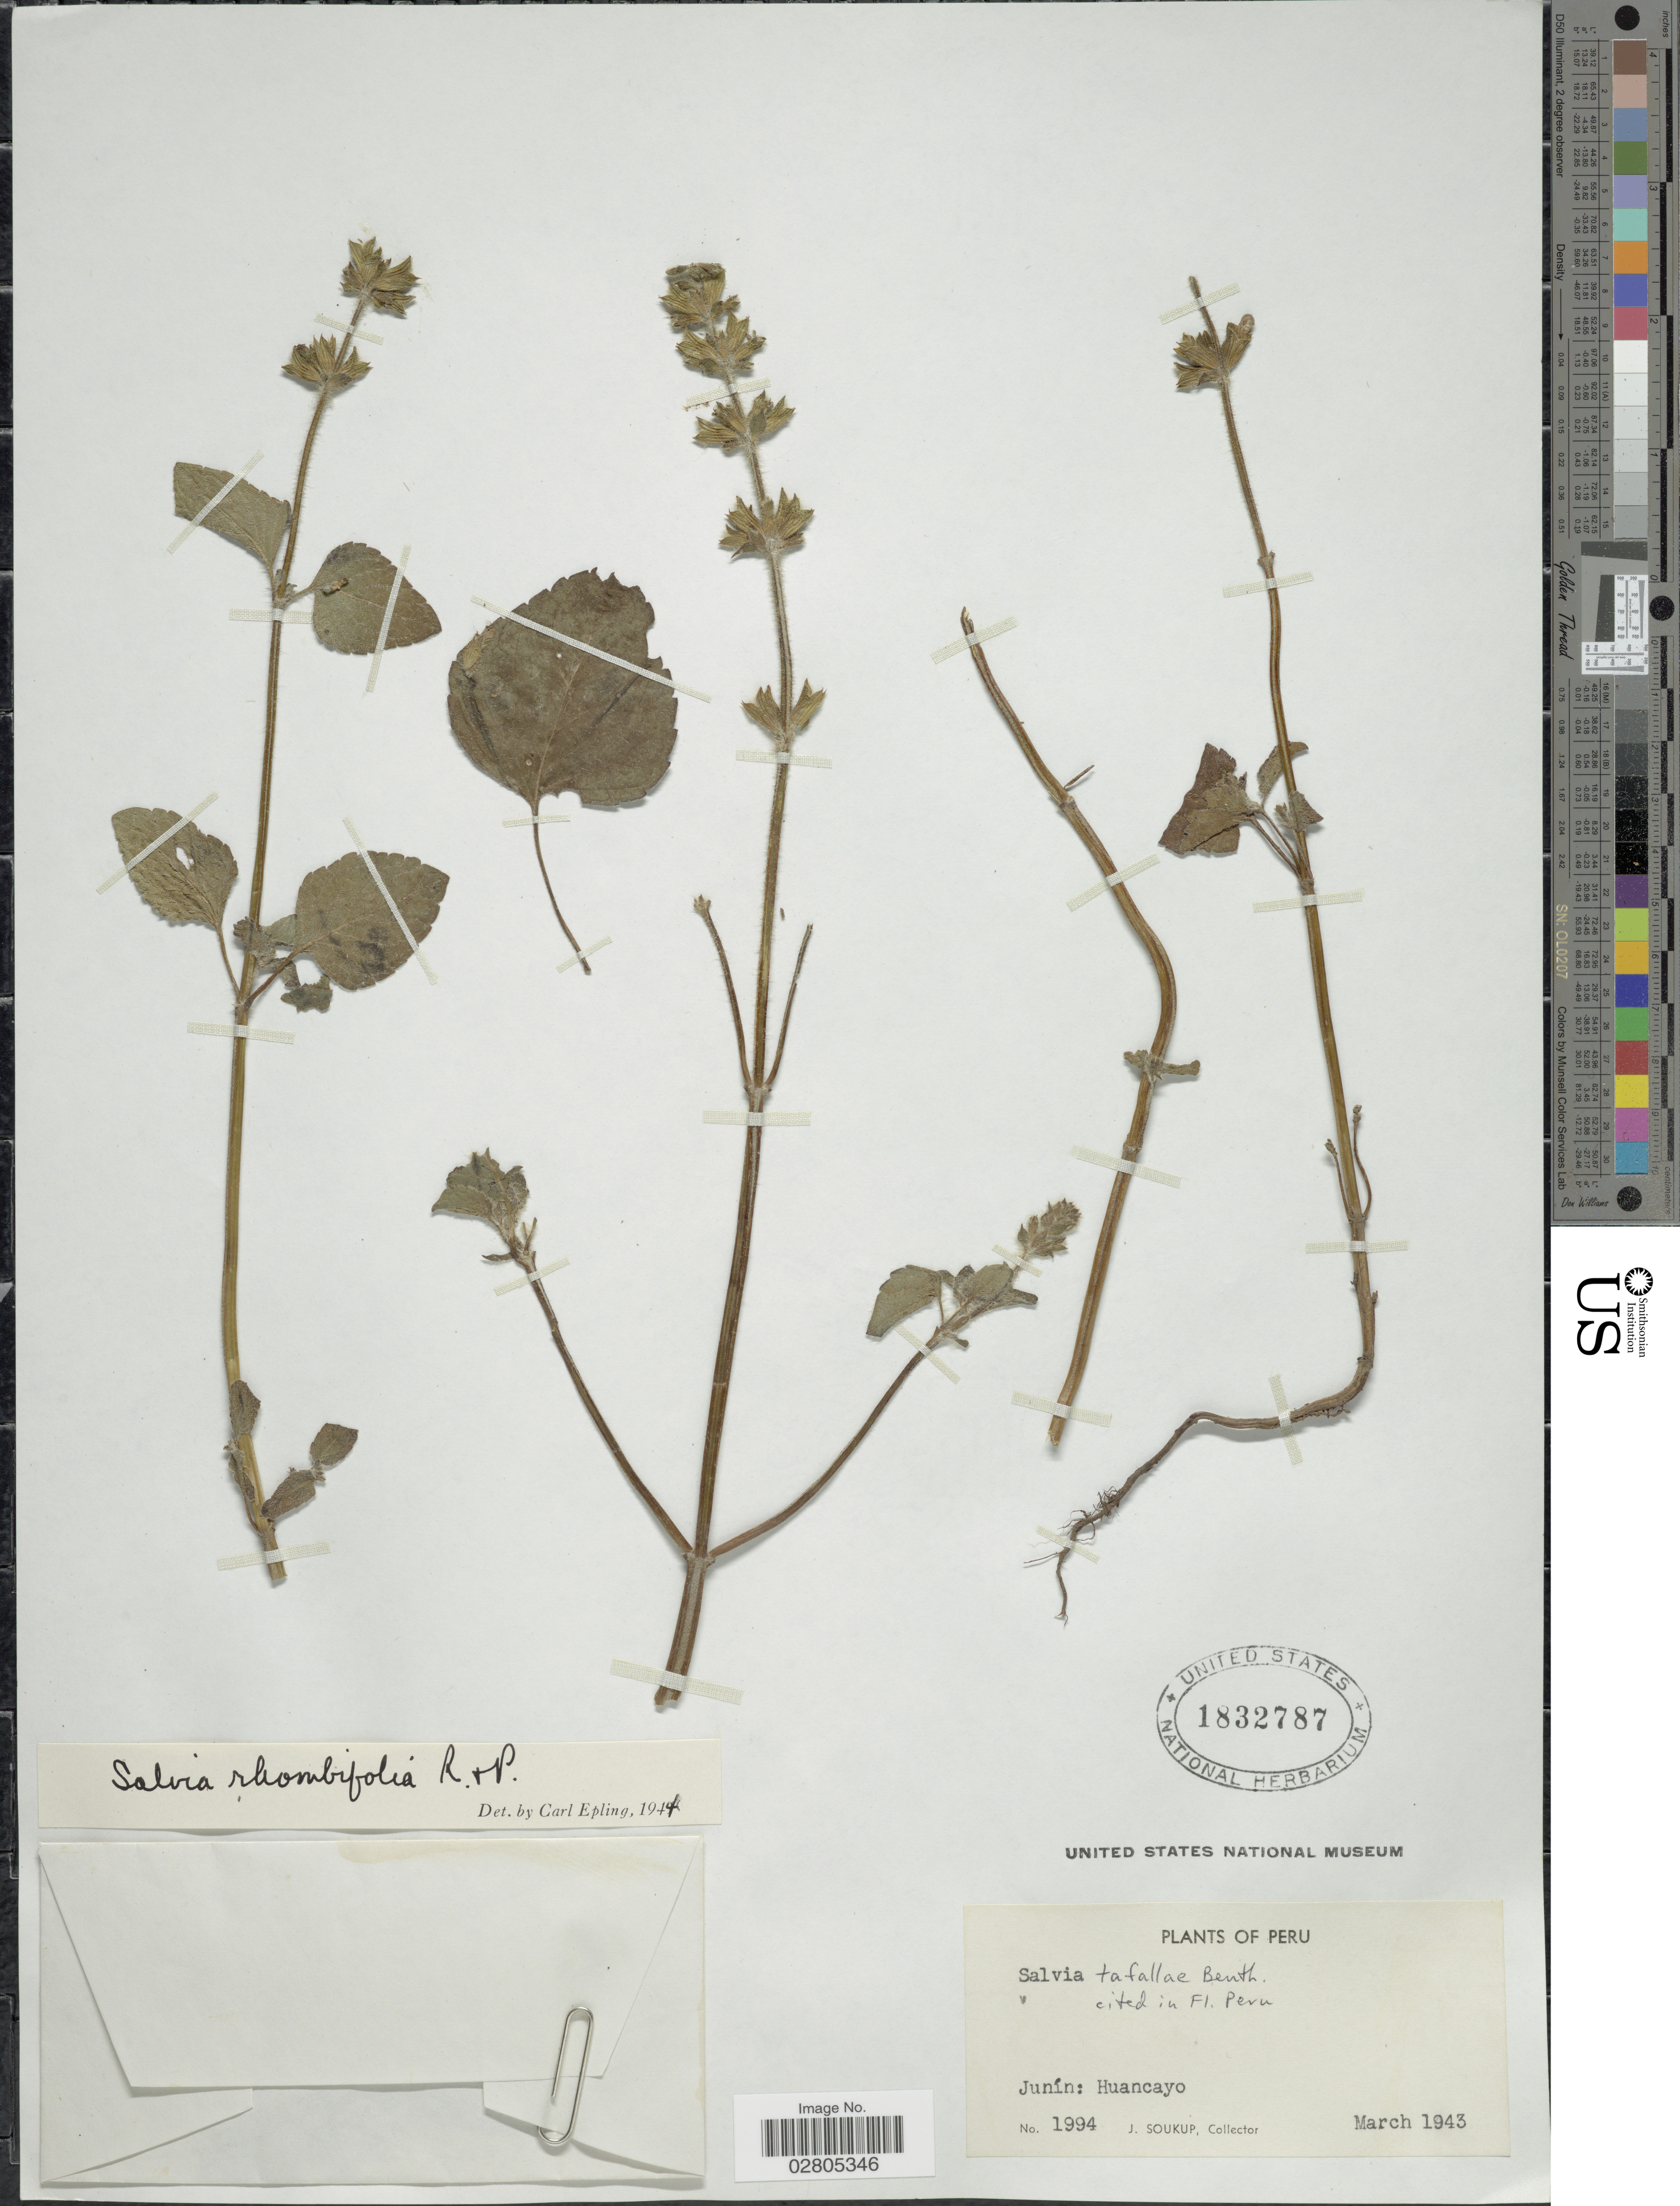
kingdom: Plantae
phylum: Tracheophyta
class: Magnoliopsida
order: Lamiales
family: Lamiaceae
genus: Salvia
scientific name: Salvia tafallae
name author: Benth.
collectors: J. Soukup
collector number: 1994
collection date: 1943-03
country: Peru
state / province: Junín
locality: Huancayo.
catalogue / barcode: US 1832787